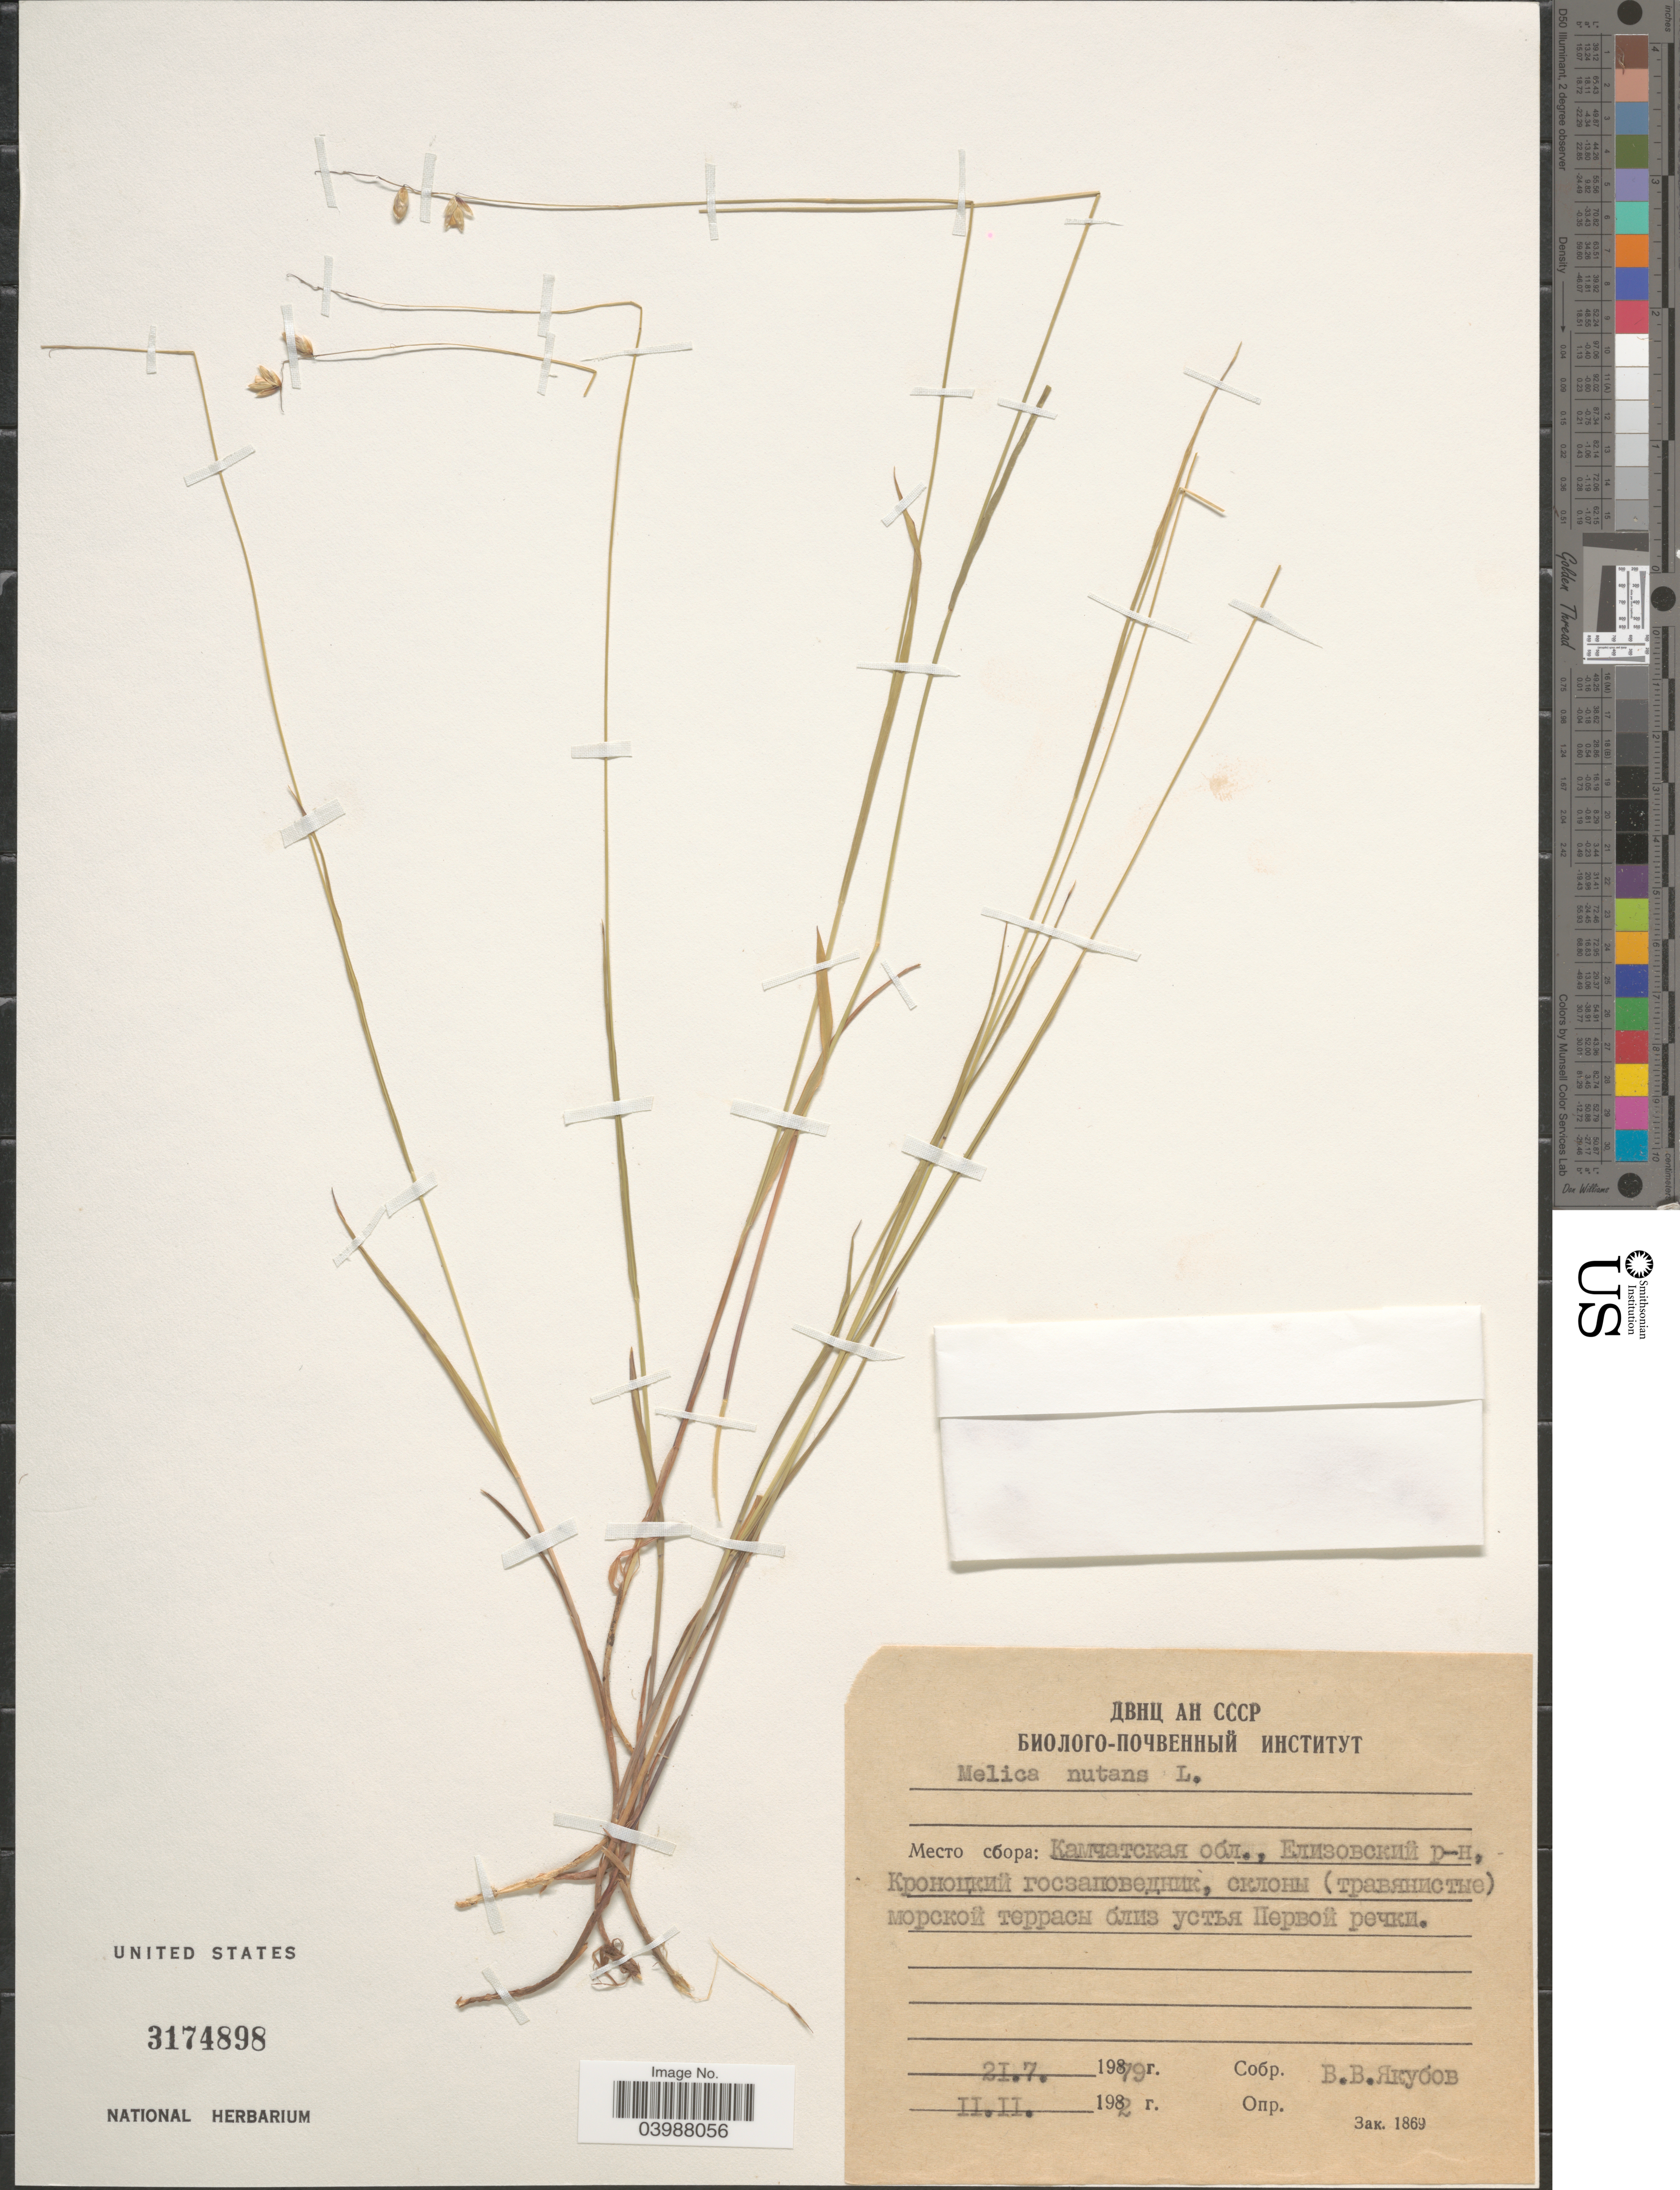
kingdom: Plantae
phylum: Tracheophyta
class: Liliopsida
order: Poales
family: Poaceae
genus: Melica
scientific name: Melica nutans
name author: L.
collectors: V. Yakubov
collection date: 1979-07-21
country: Russian Federation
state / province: Kamchatka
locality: Yelizovskiy District, Kronotskiy forest reserve near mouth of river Pervaya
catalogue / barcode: US 3174898